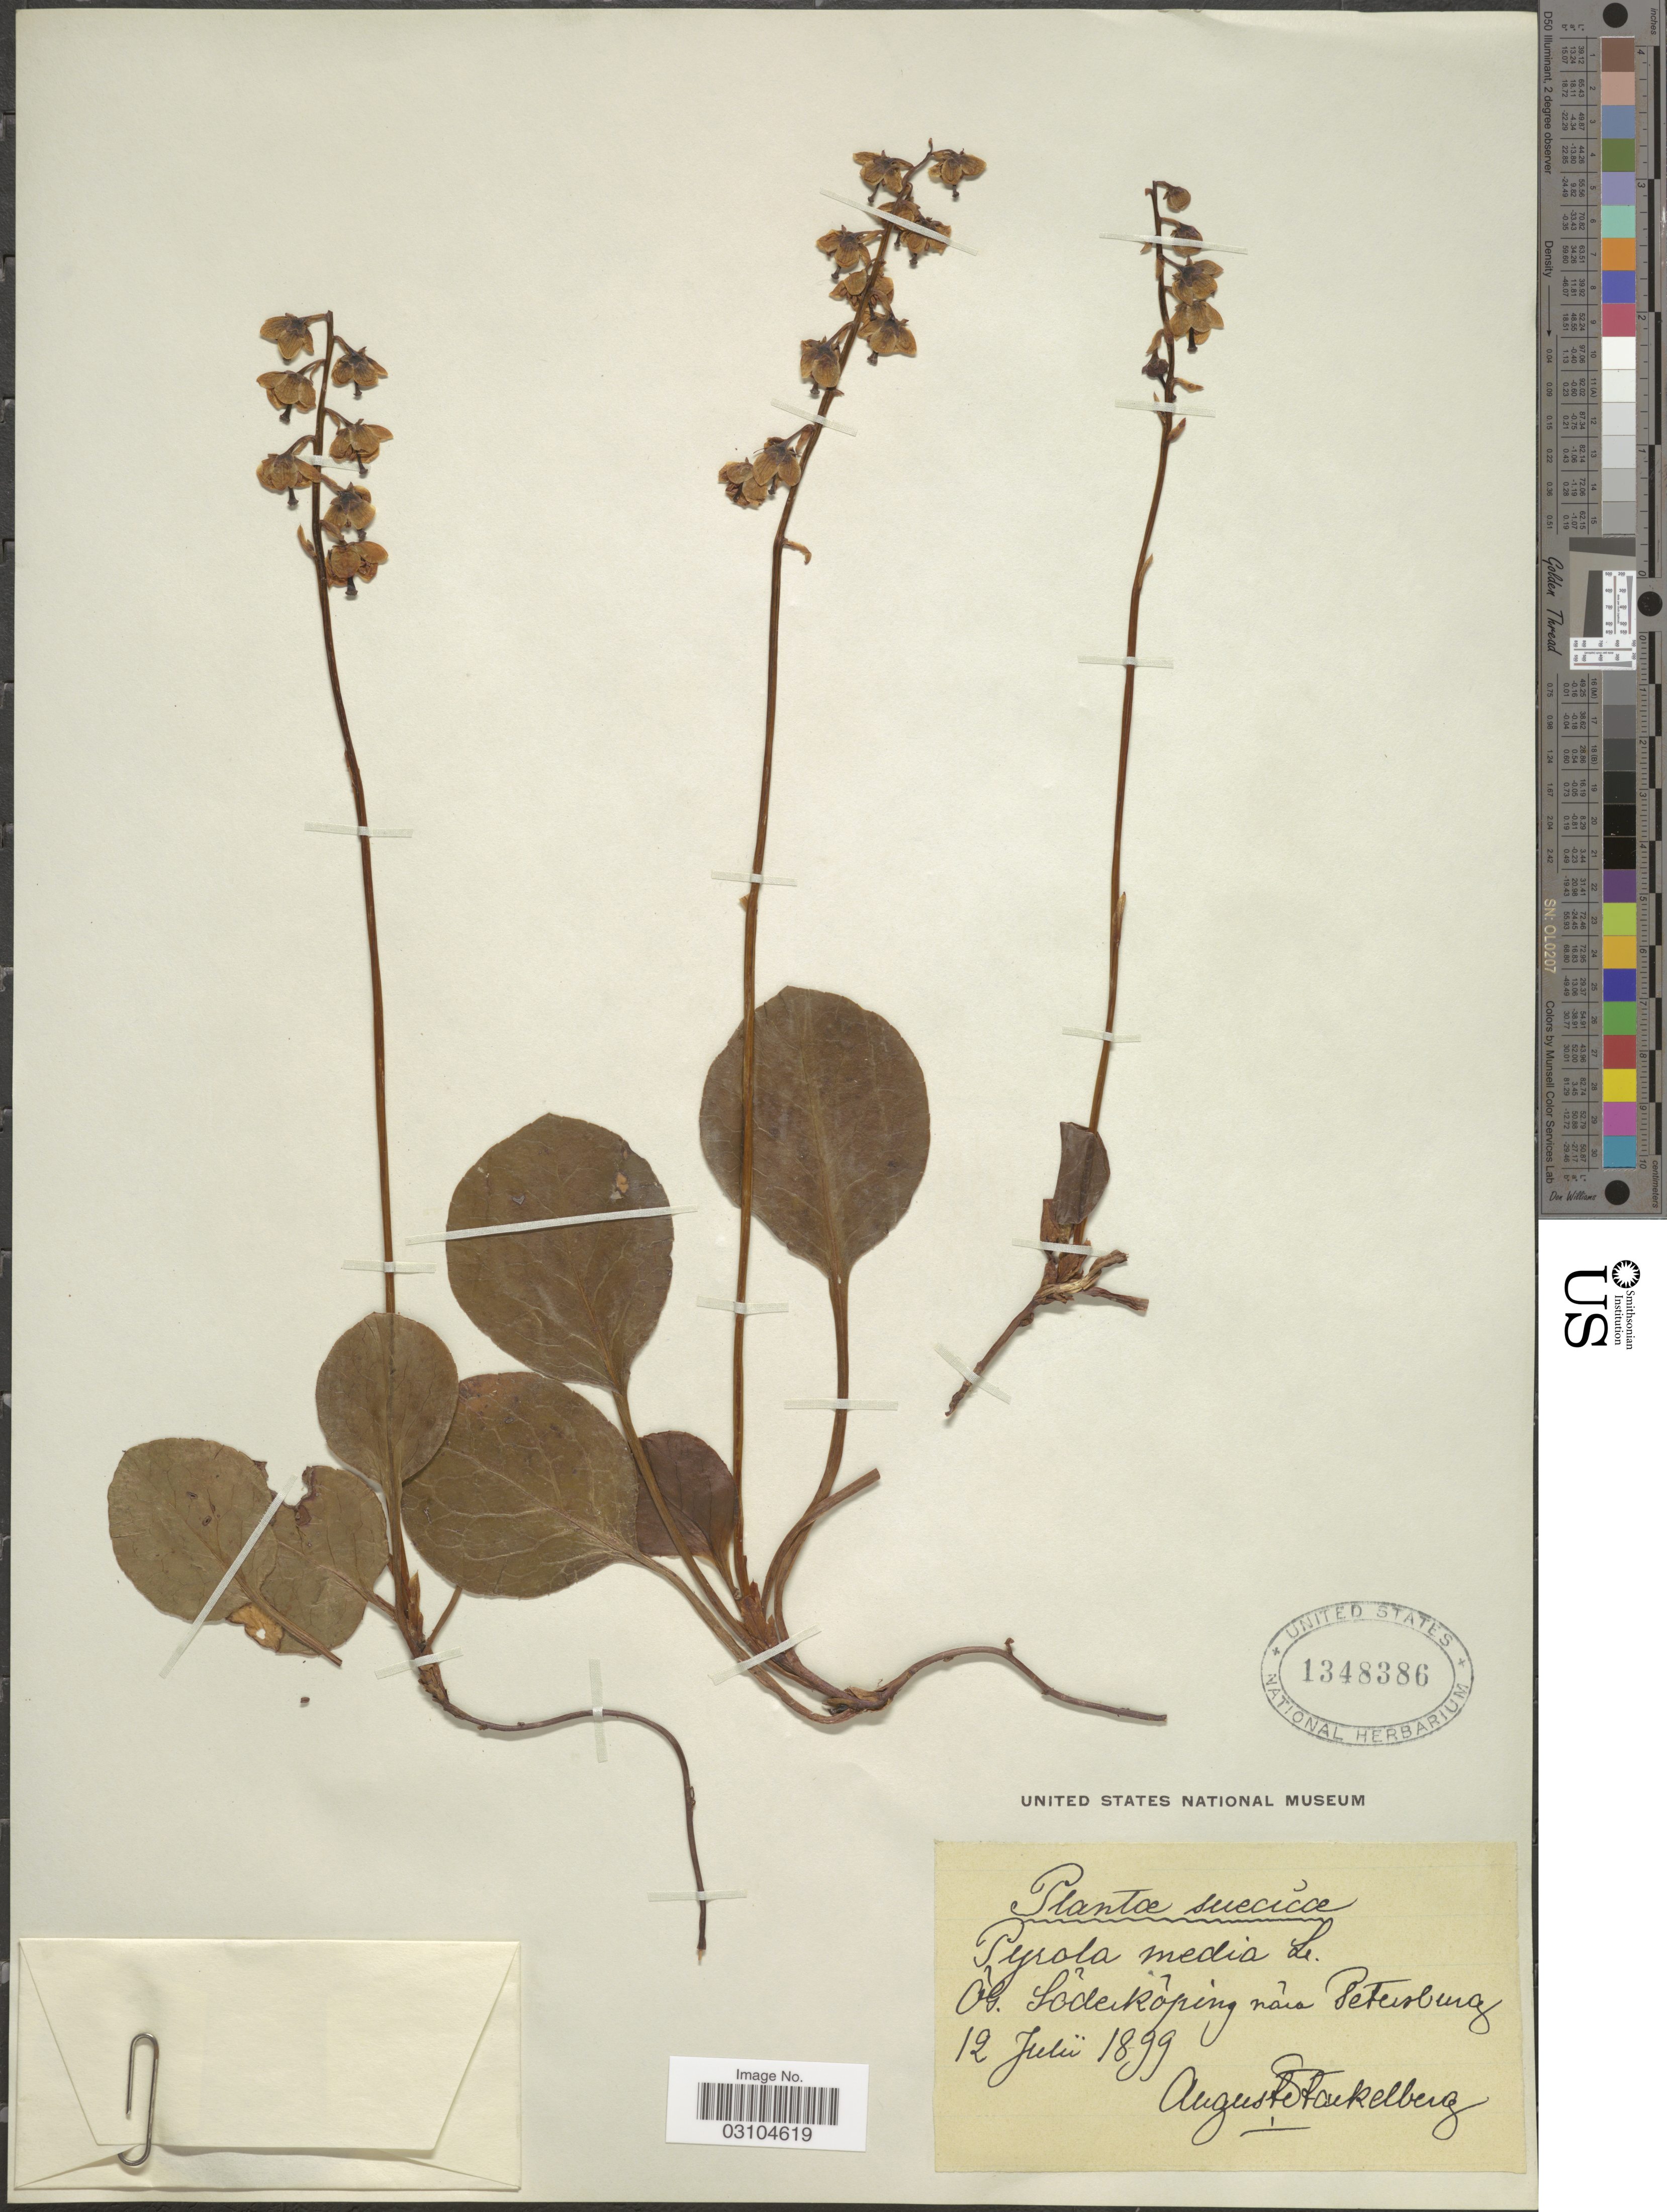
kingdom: Plantae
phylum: Tracheophyta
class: Magnoliopsida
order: Ericales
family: Ericaceae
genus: Pyrola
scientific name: Pyrola media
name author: Sw.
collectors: A. Tackelberg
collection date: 1899-07-12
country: Sweden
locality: Suecicae. ÔG. Söderköping nära Petersberg.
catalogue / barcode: US 1348386